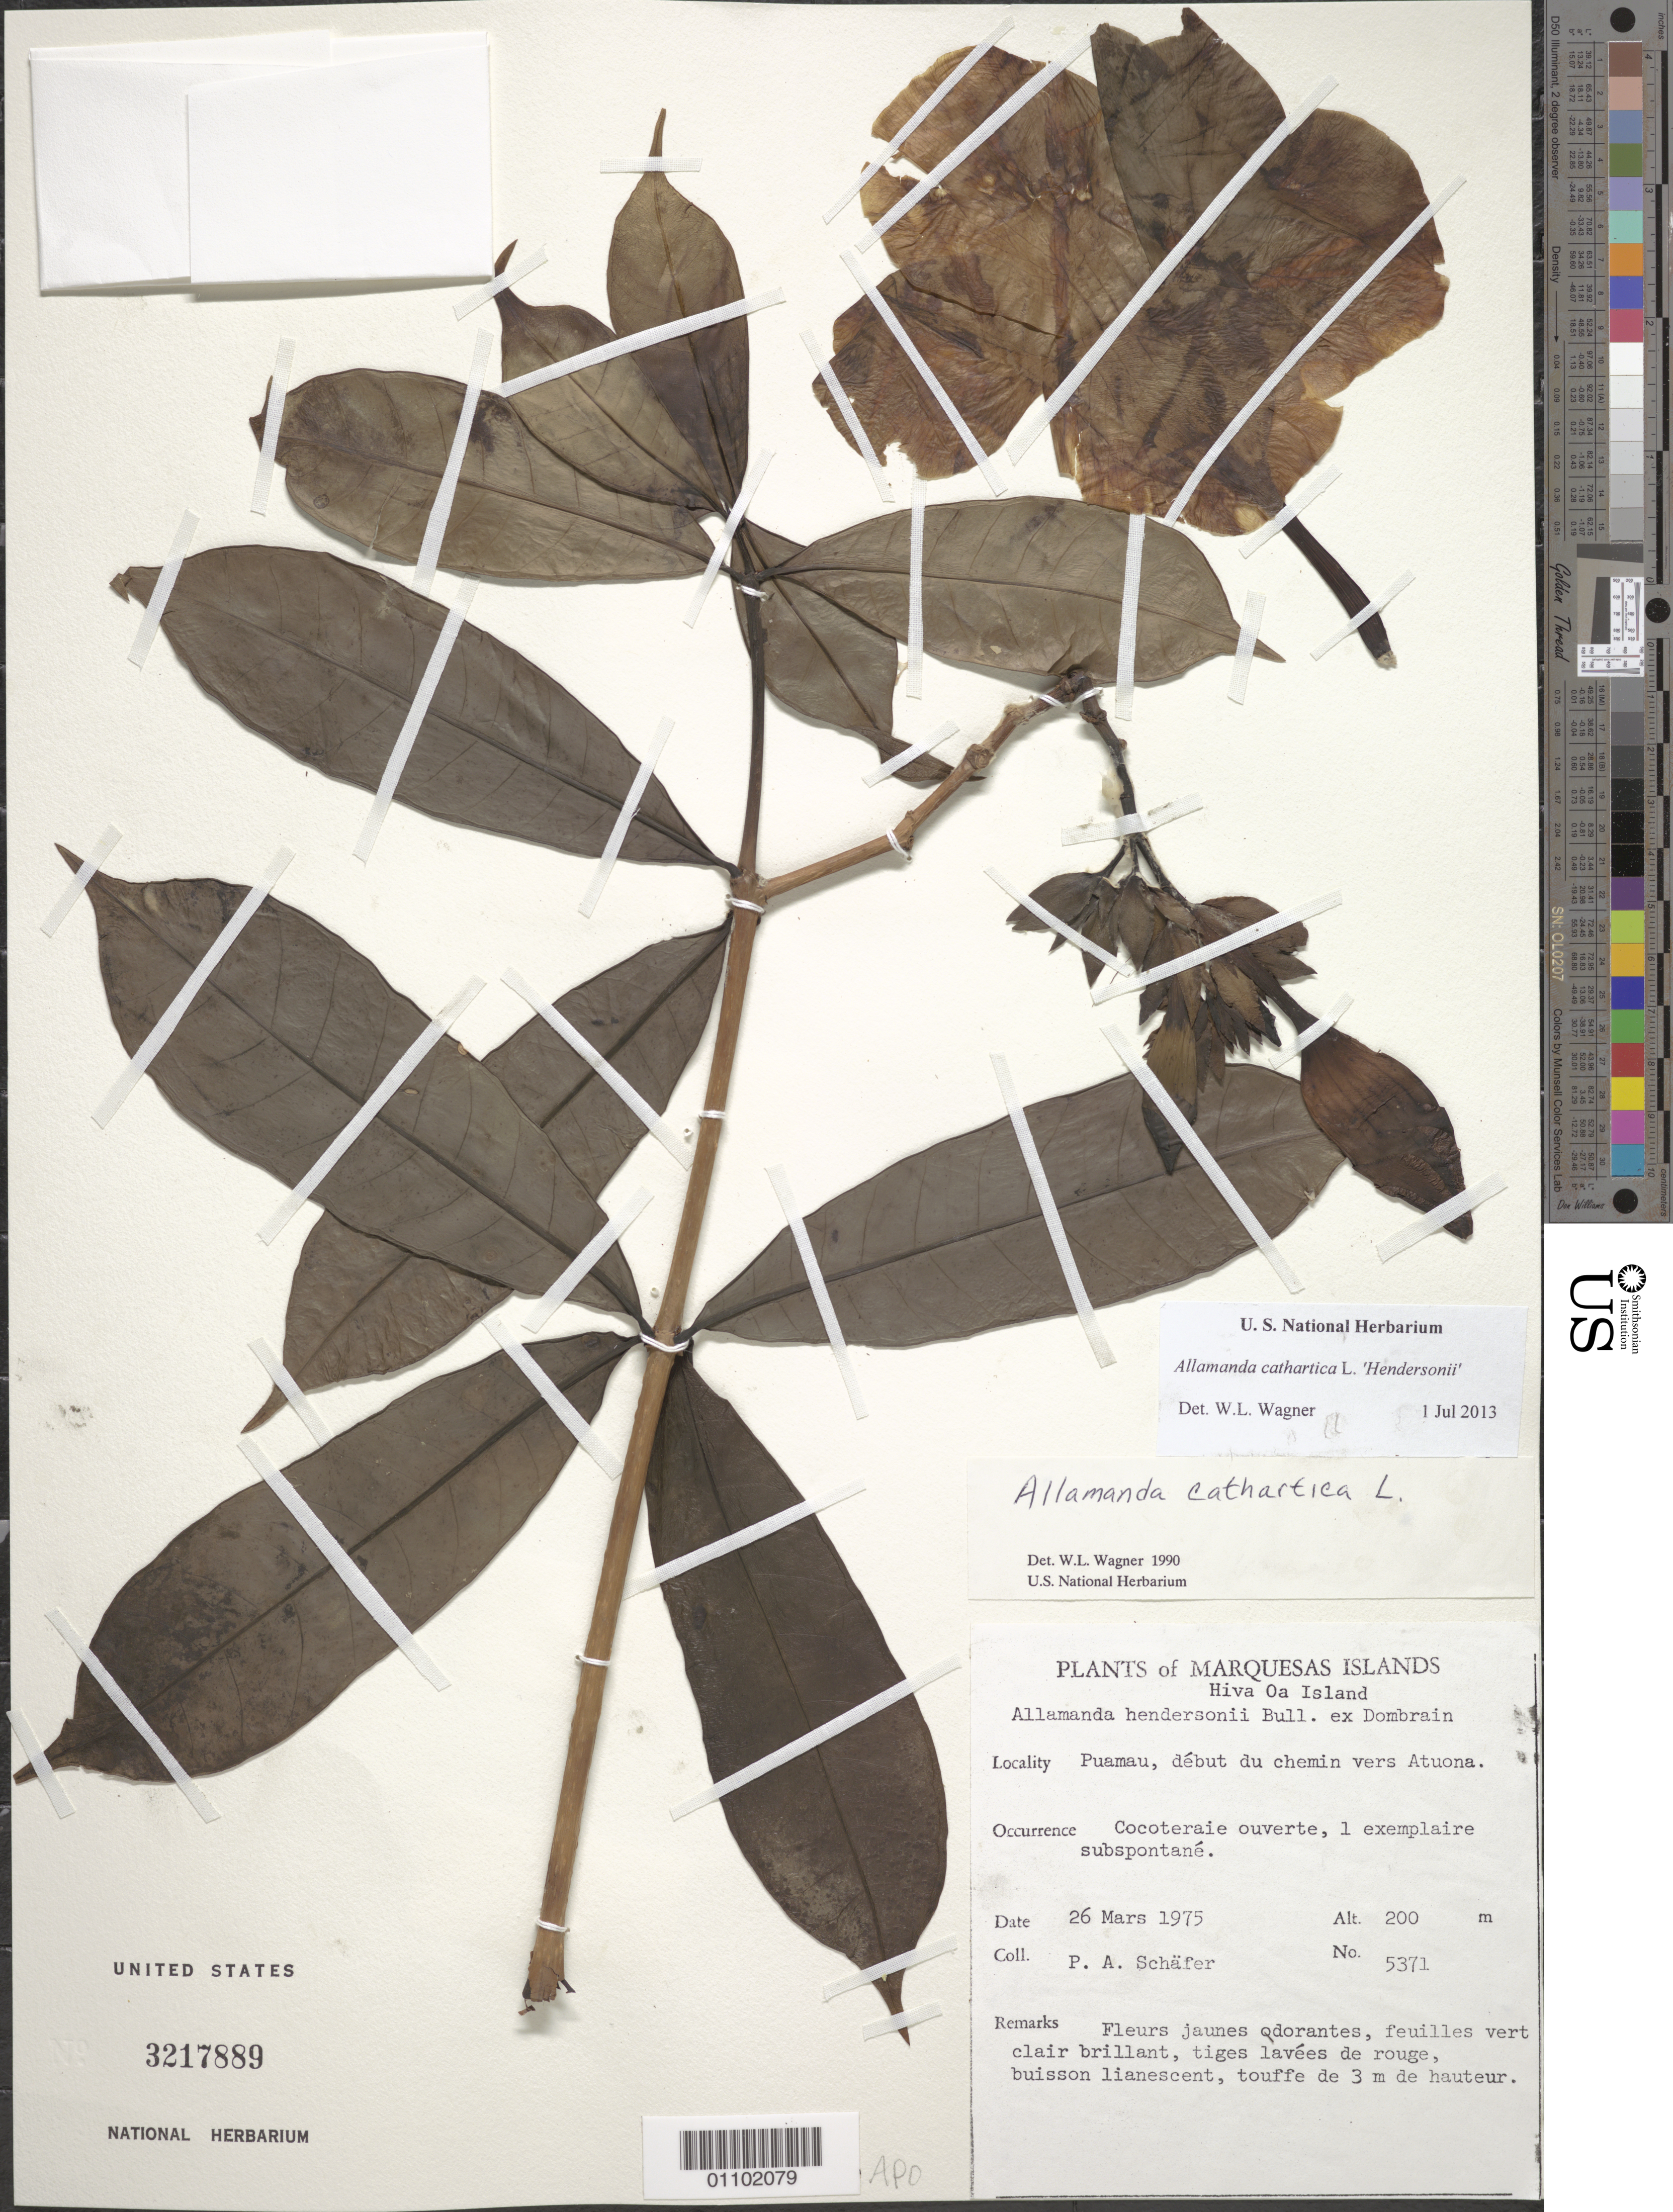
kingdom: Plantae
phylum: Tracheophyta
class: Magnoliopsida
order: Gentianales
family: Apocynaceae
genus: Allamanda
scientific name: Allamanda cathartica 'Hendersonii'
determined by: Wagner, W. L., (BOT), Smithsonian Institution - National Museum of Natural History (UNITED STATES)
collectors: P. A. Schäfer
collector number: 5371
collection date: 1975-03-26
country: French Polynesia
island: Hiva Oa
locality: Puamau, début du chemin vers Atuona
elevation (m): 200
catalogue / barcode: US 3217889